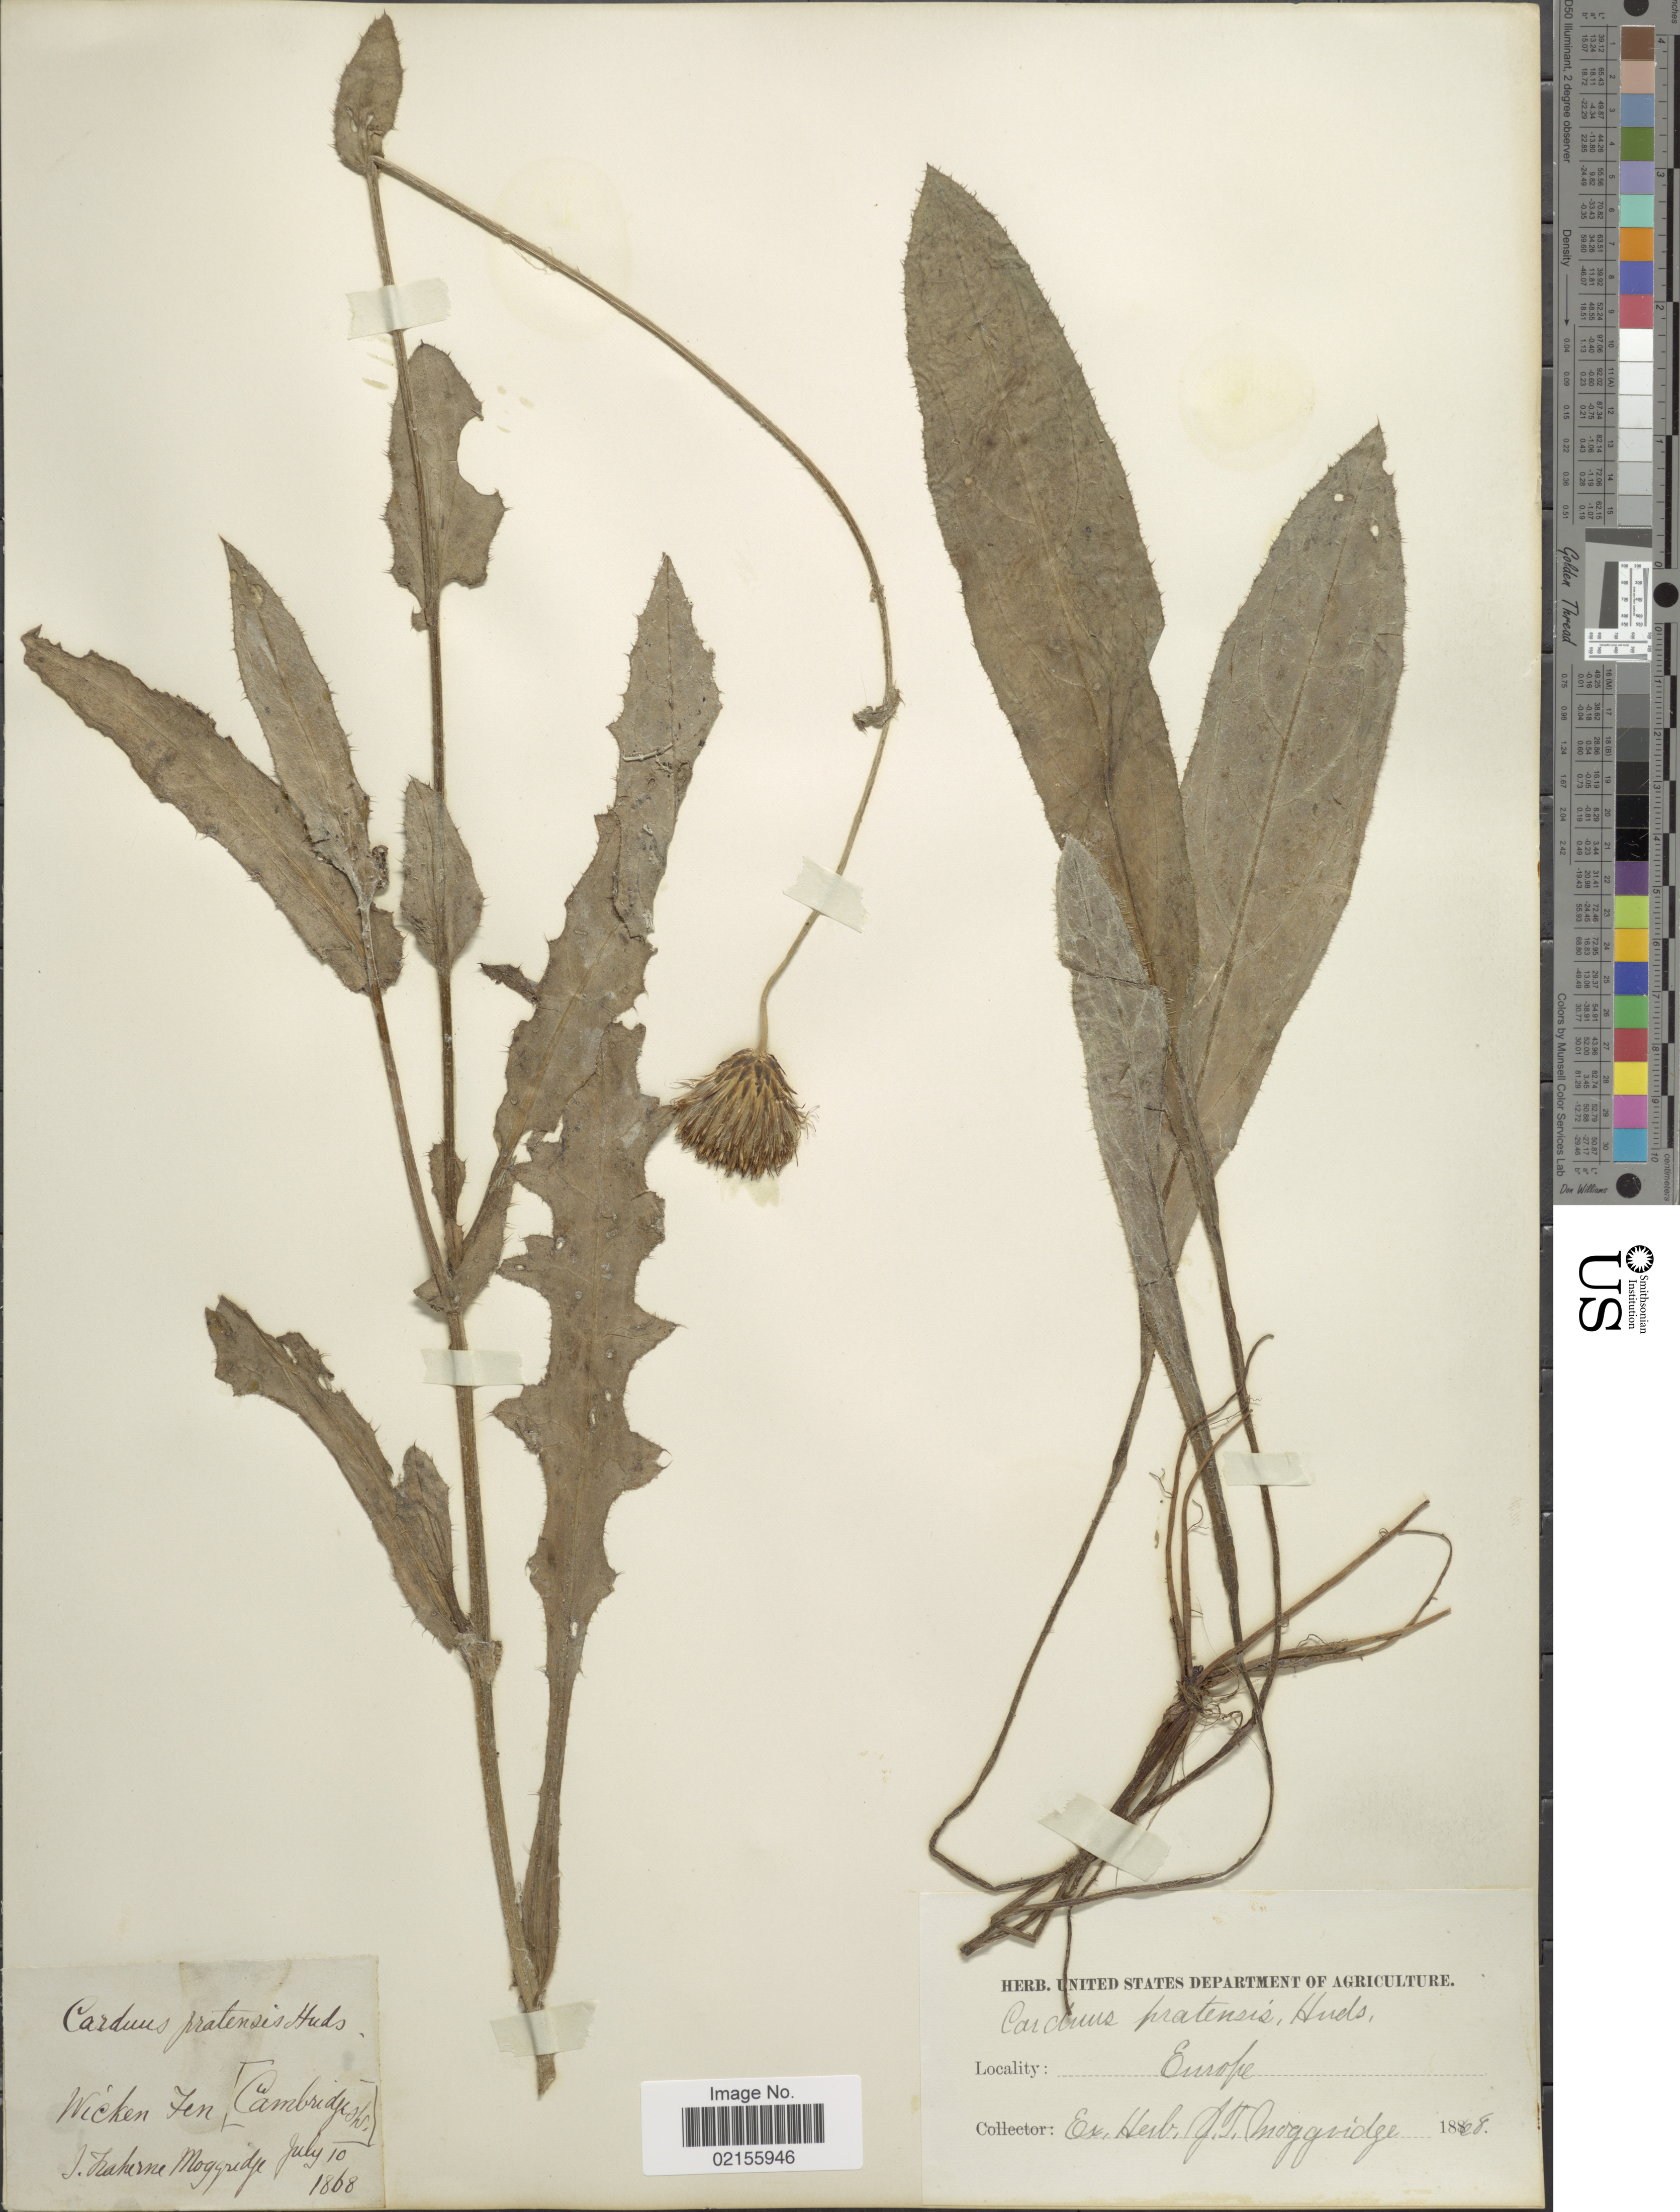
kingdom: Plantae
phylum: Tracheophyta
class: Magnoliopsida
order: Asterales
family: Asteraceae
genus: Cirsium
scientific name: Cirsium dissectum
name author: (L.) Hill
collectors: J. T. Moggridge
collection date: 1868-07-10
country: United Kingdom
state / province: England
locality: Wicken Fen Cambridge, Europe